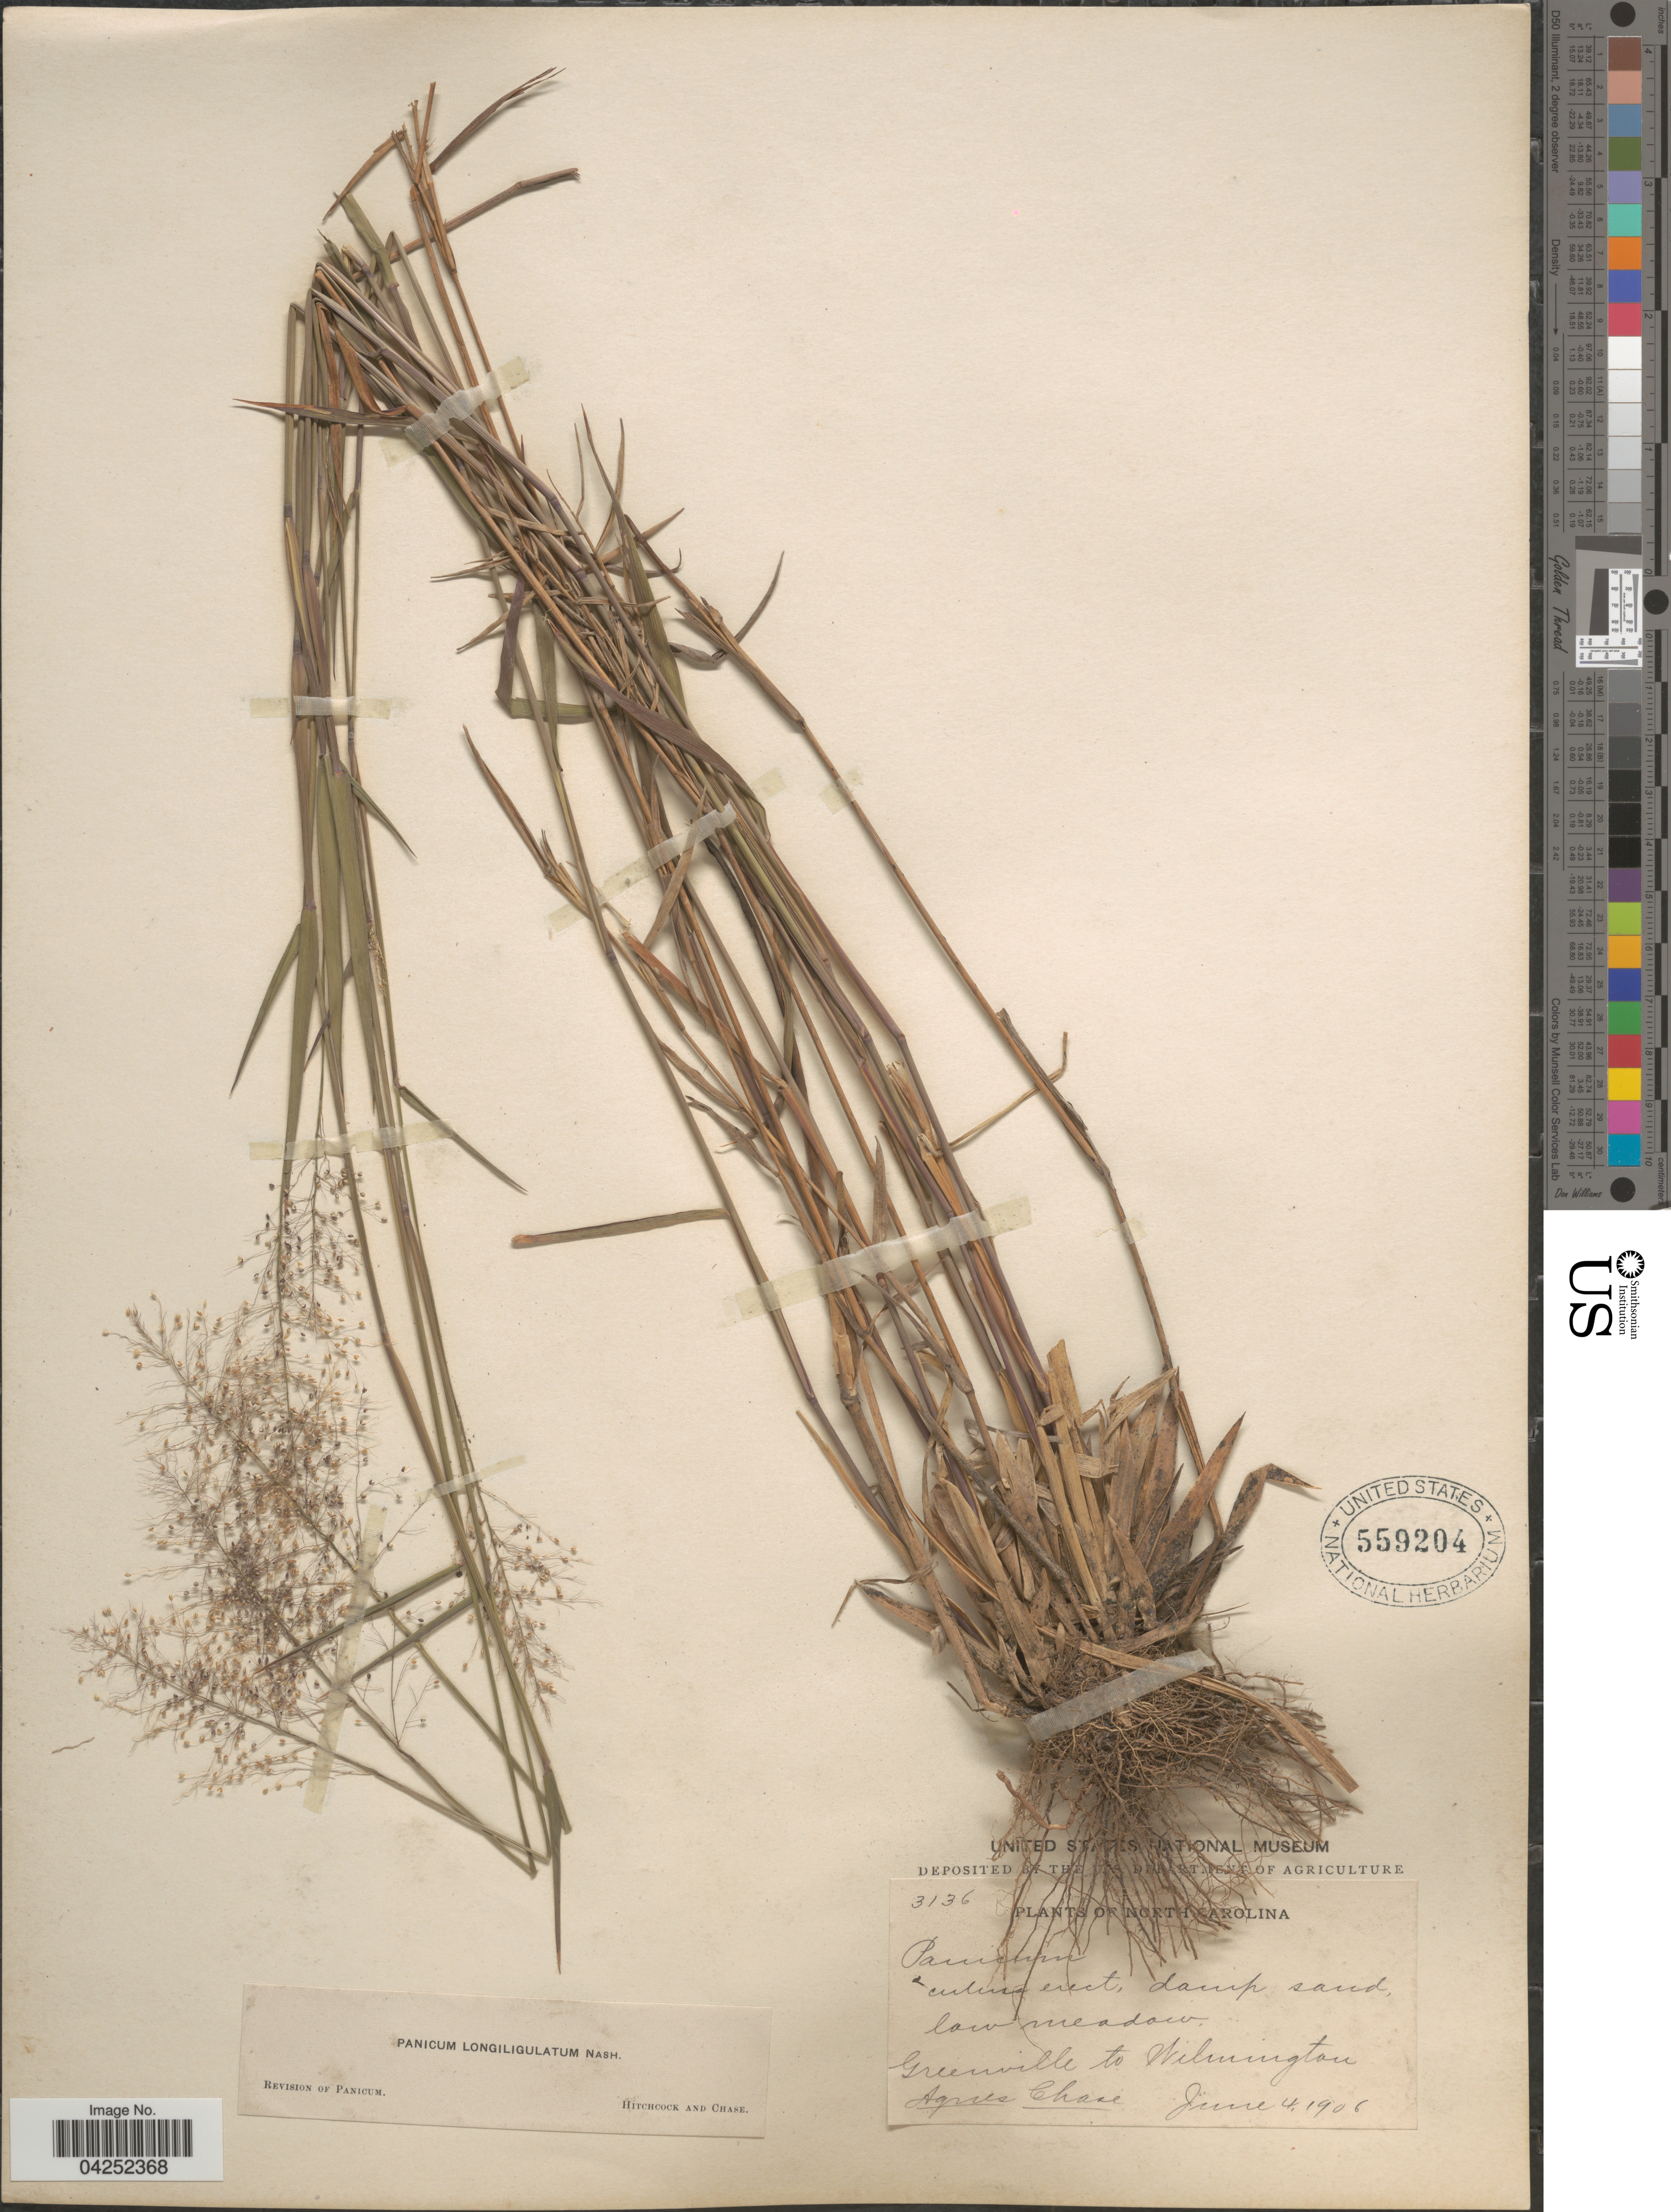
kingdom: Plantae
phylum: Tracheophyta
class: Liliopsida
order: Poales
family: Poaceae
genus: Dichanthelium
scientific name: Dichanthelium acuminatum var. longiligulatum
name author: (Nash) Gould & C.A. Clark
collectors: A. Chase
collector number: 3136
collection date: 1906-06-04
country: United States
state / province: North Carolina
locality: Greenville to Wilmington.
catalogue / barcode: US 559204